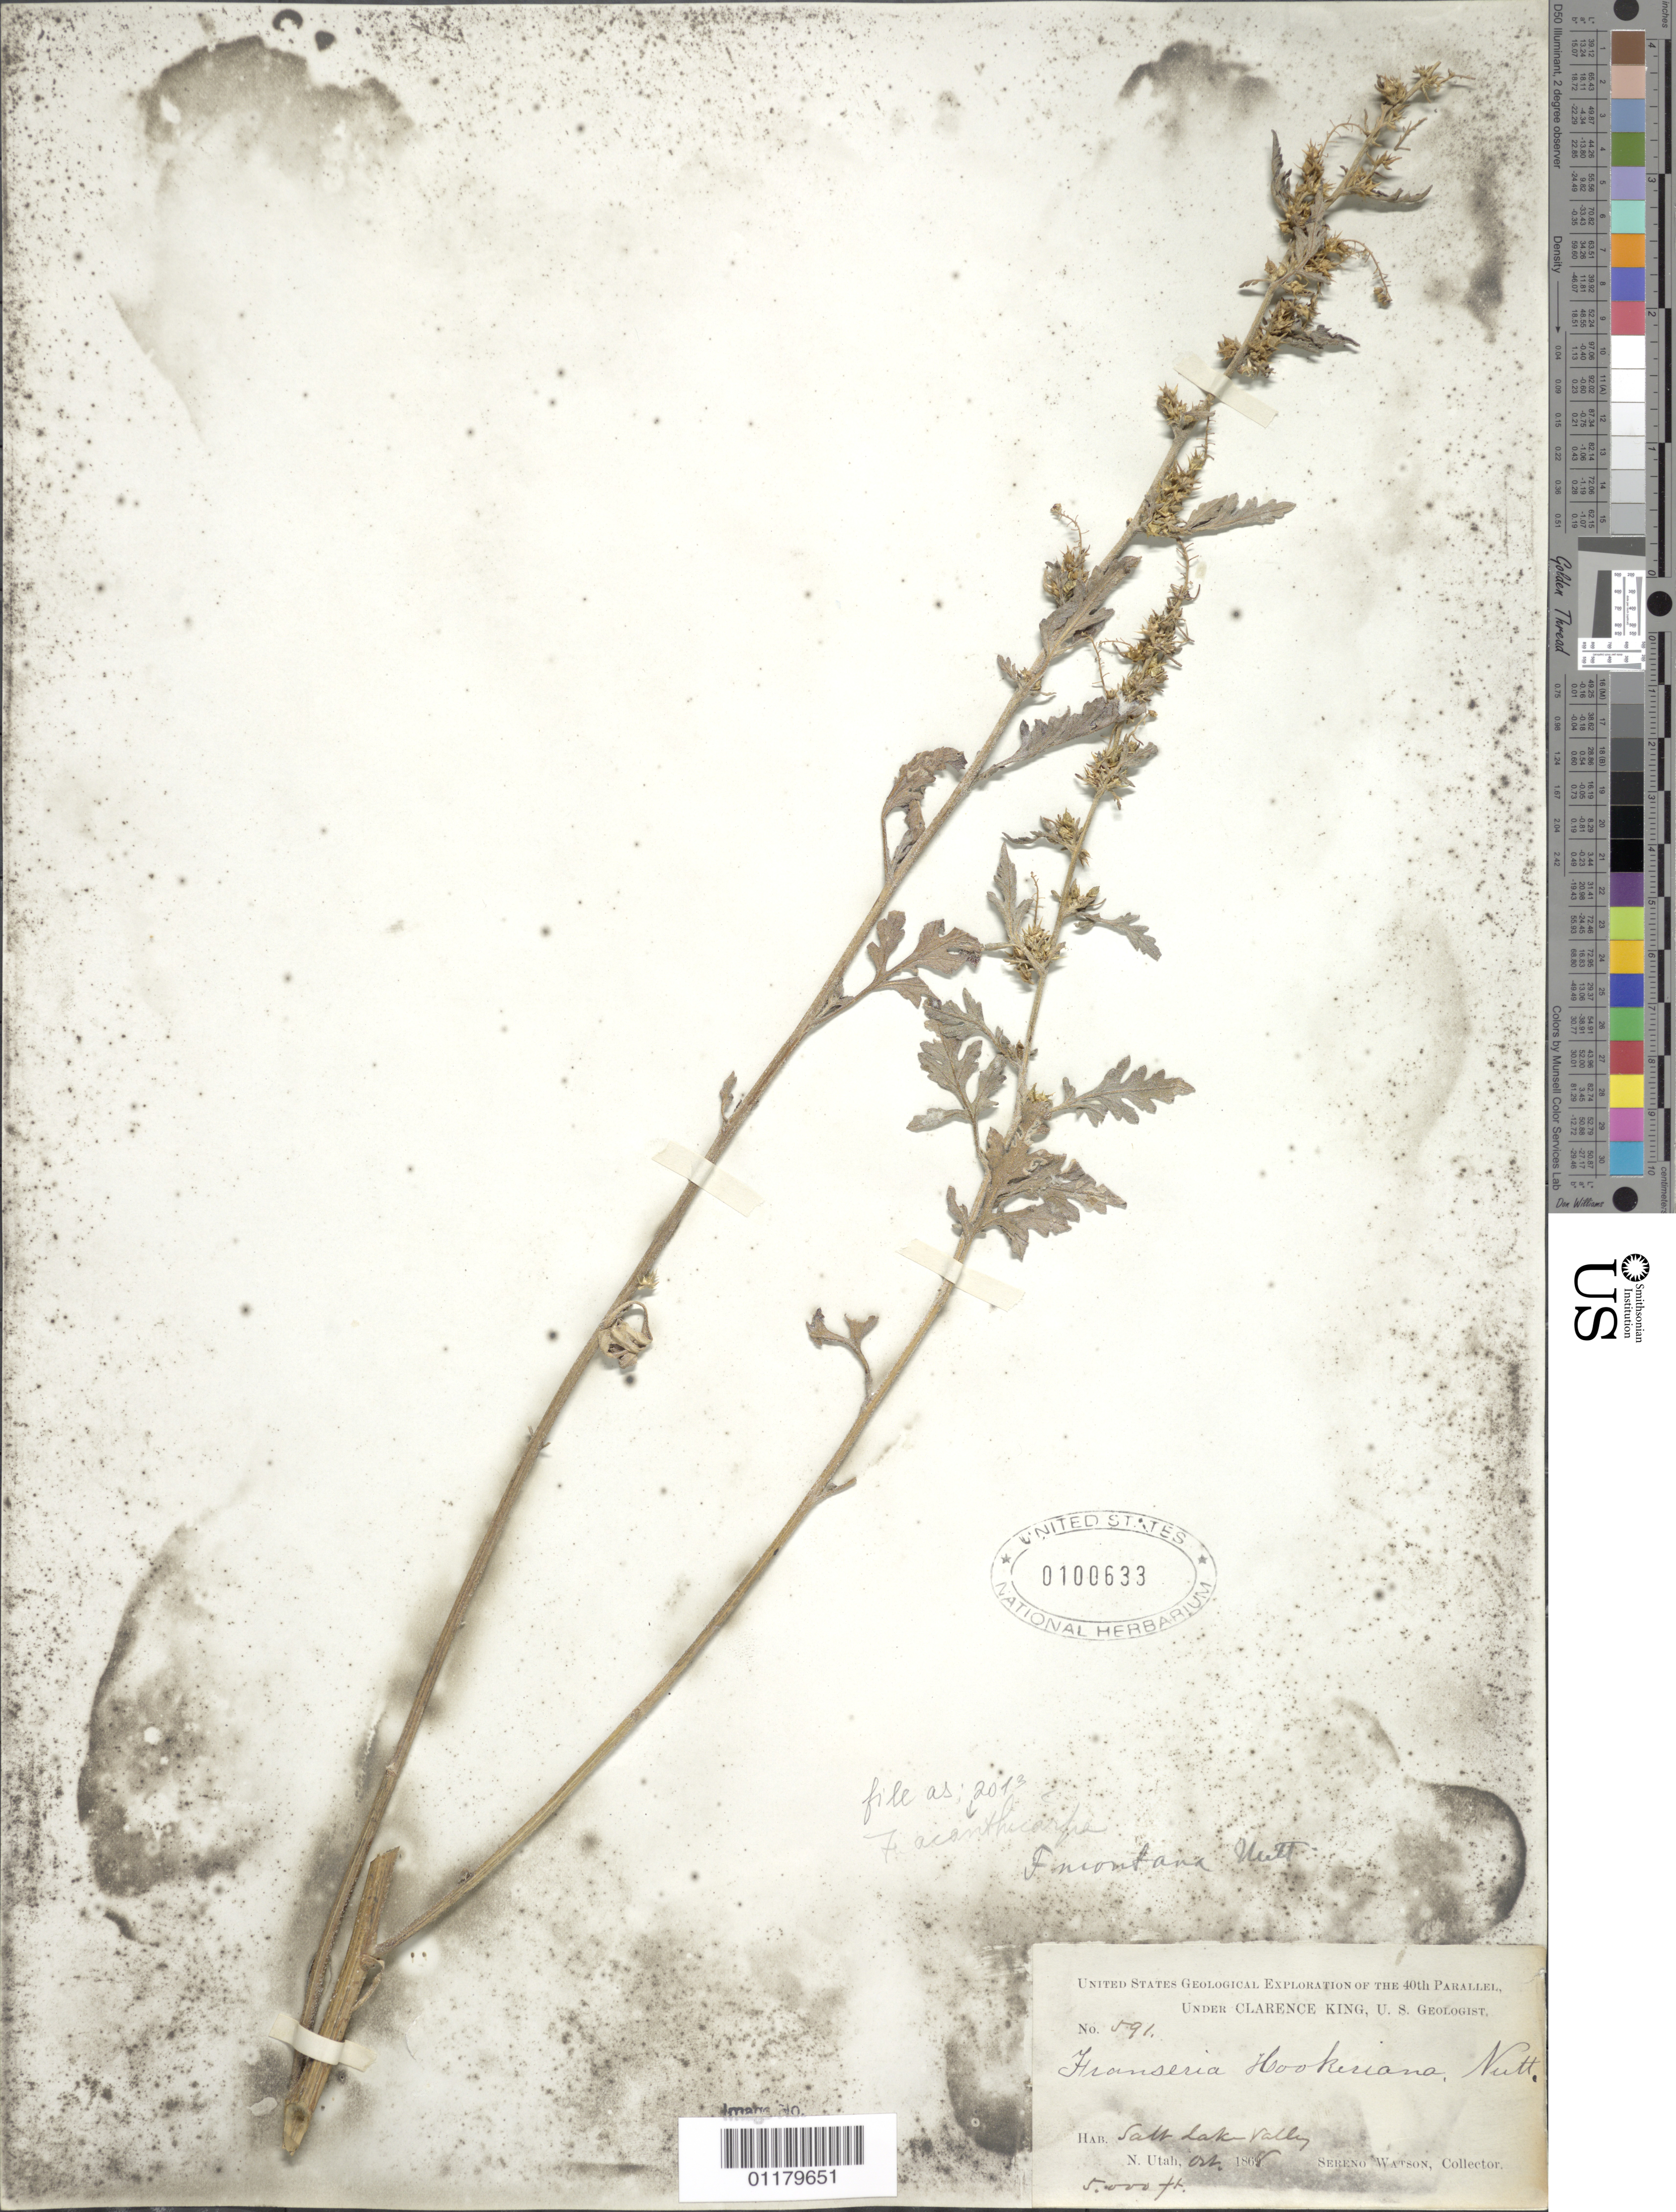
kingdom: Plantae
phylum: Tracheophyta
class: Magnoliopsida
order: Asterales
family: Asteraceae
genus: Franseria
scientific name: Franseria acanthicarpa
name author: Coville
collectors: S. Watson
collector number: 591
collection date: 1868-10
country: United States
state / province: Utah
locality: Salt Lake Valley.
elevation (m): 1524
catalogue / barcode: US 100633